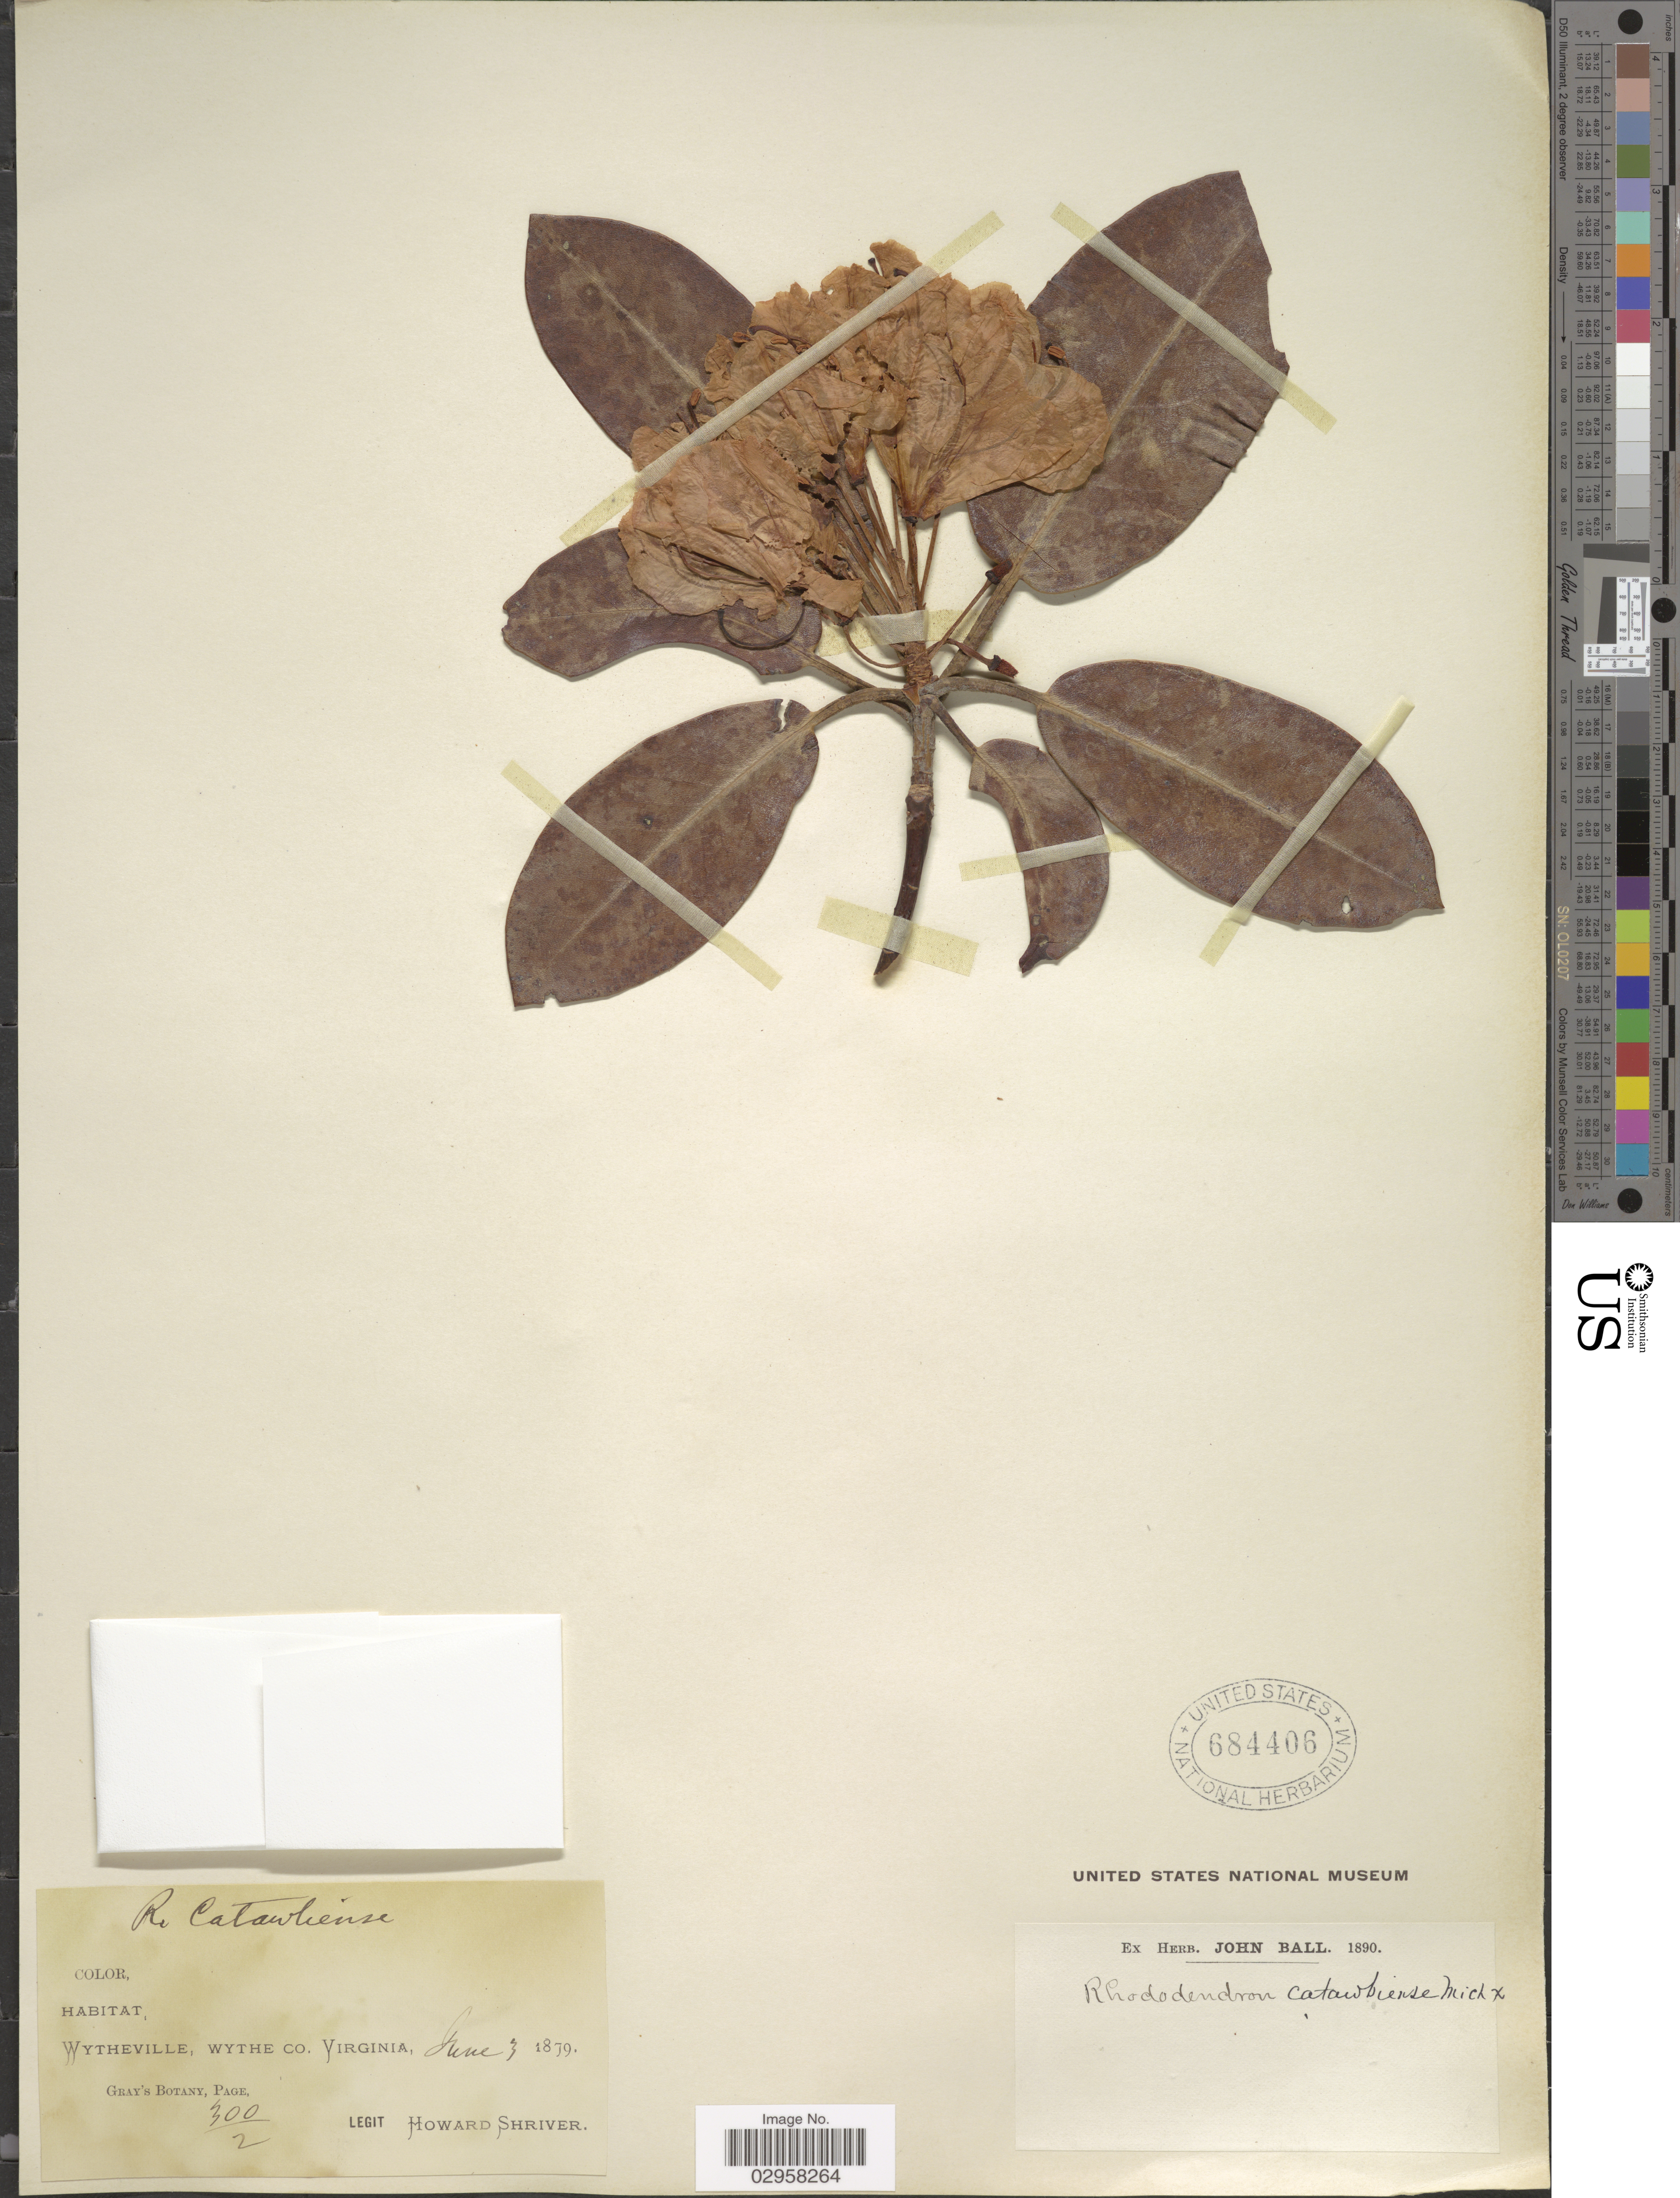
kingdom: Plantae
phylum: Tracheophyta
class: Magnoliopsida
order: Ericales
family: Ericaceae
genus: Rhododendron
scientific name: Rhododendron catawbiense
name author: Michx.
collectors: H. Shriver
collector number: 300/2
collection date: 1879-06-03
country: United States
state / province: Virginia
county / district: Wythe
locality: Wytheville, Wythe Co.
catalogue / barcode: US 684406